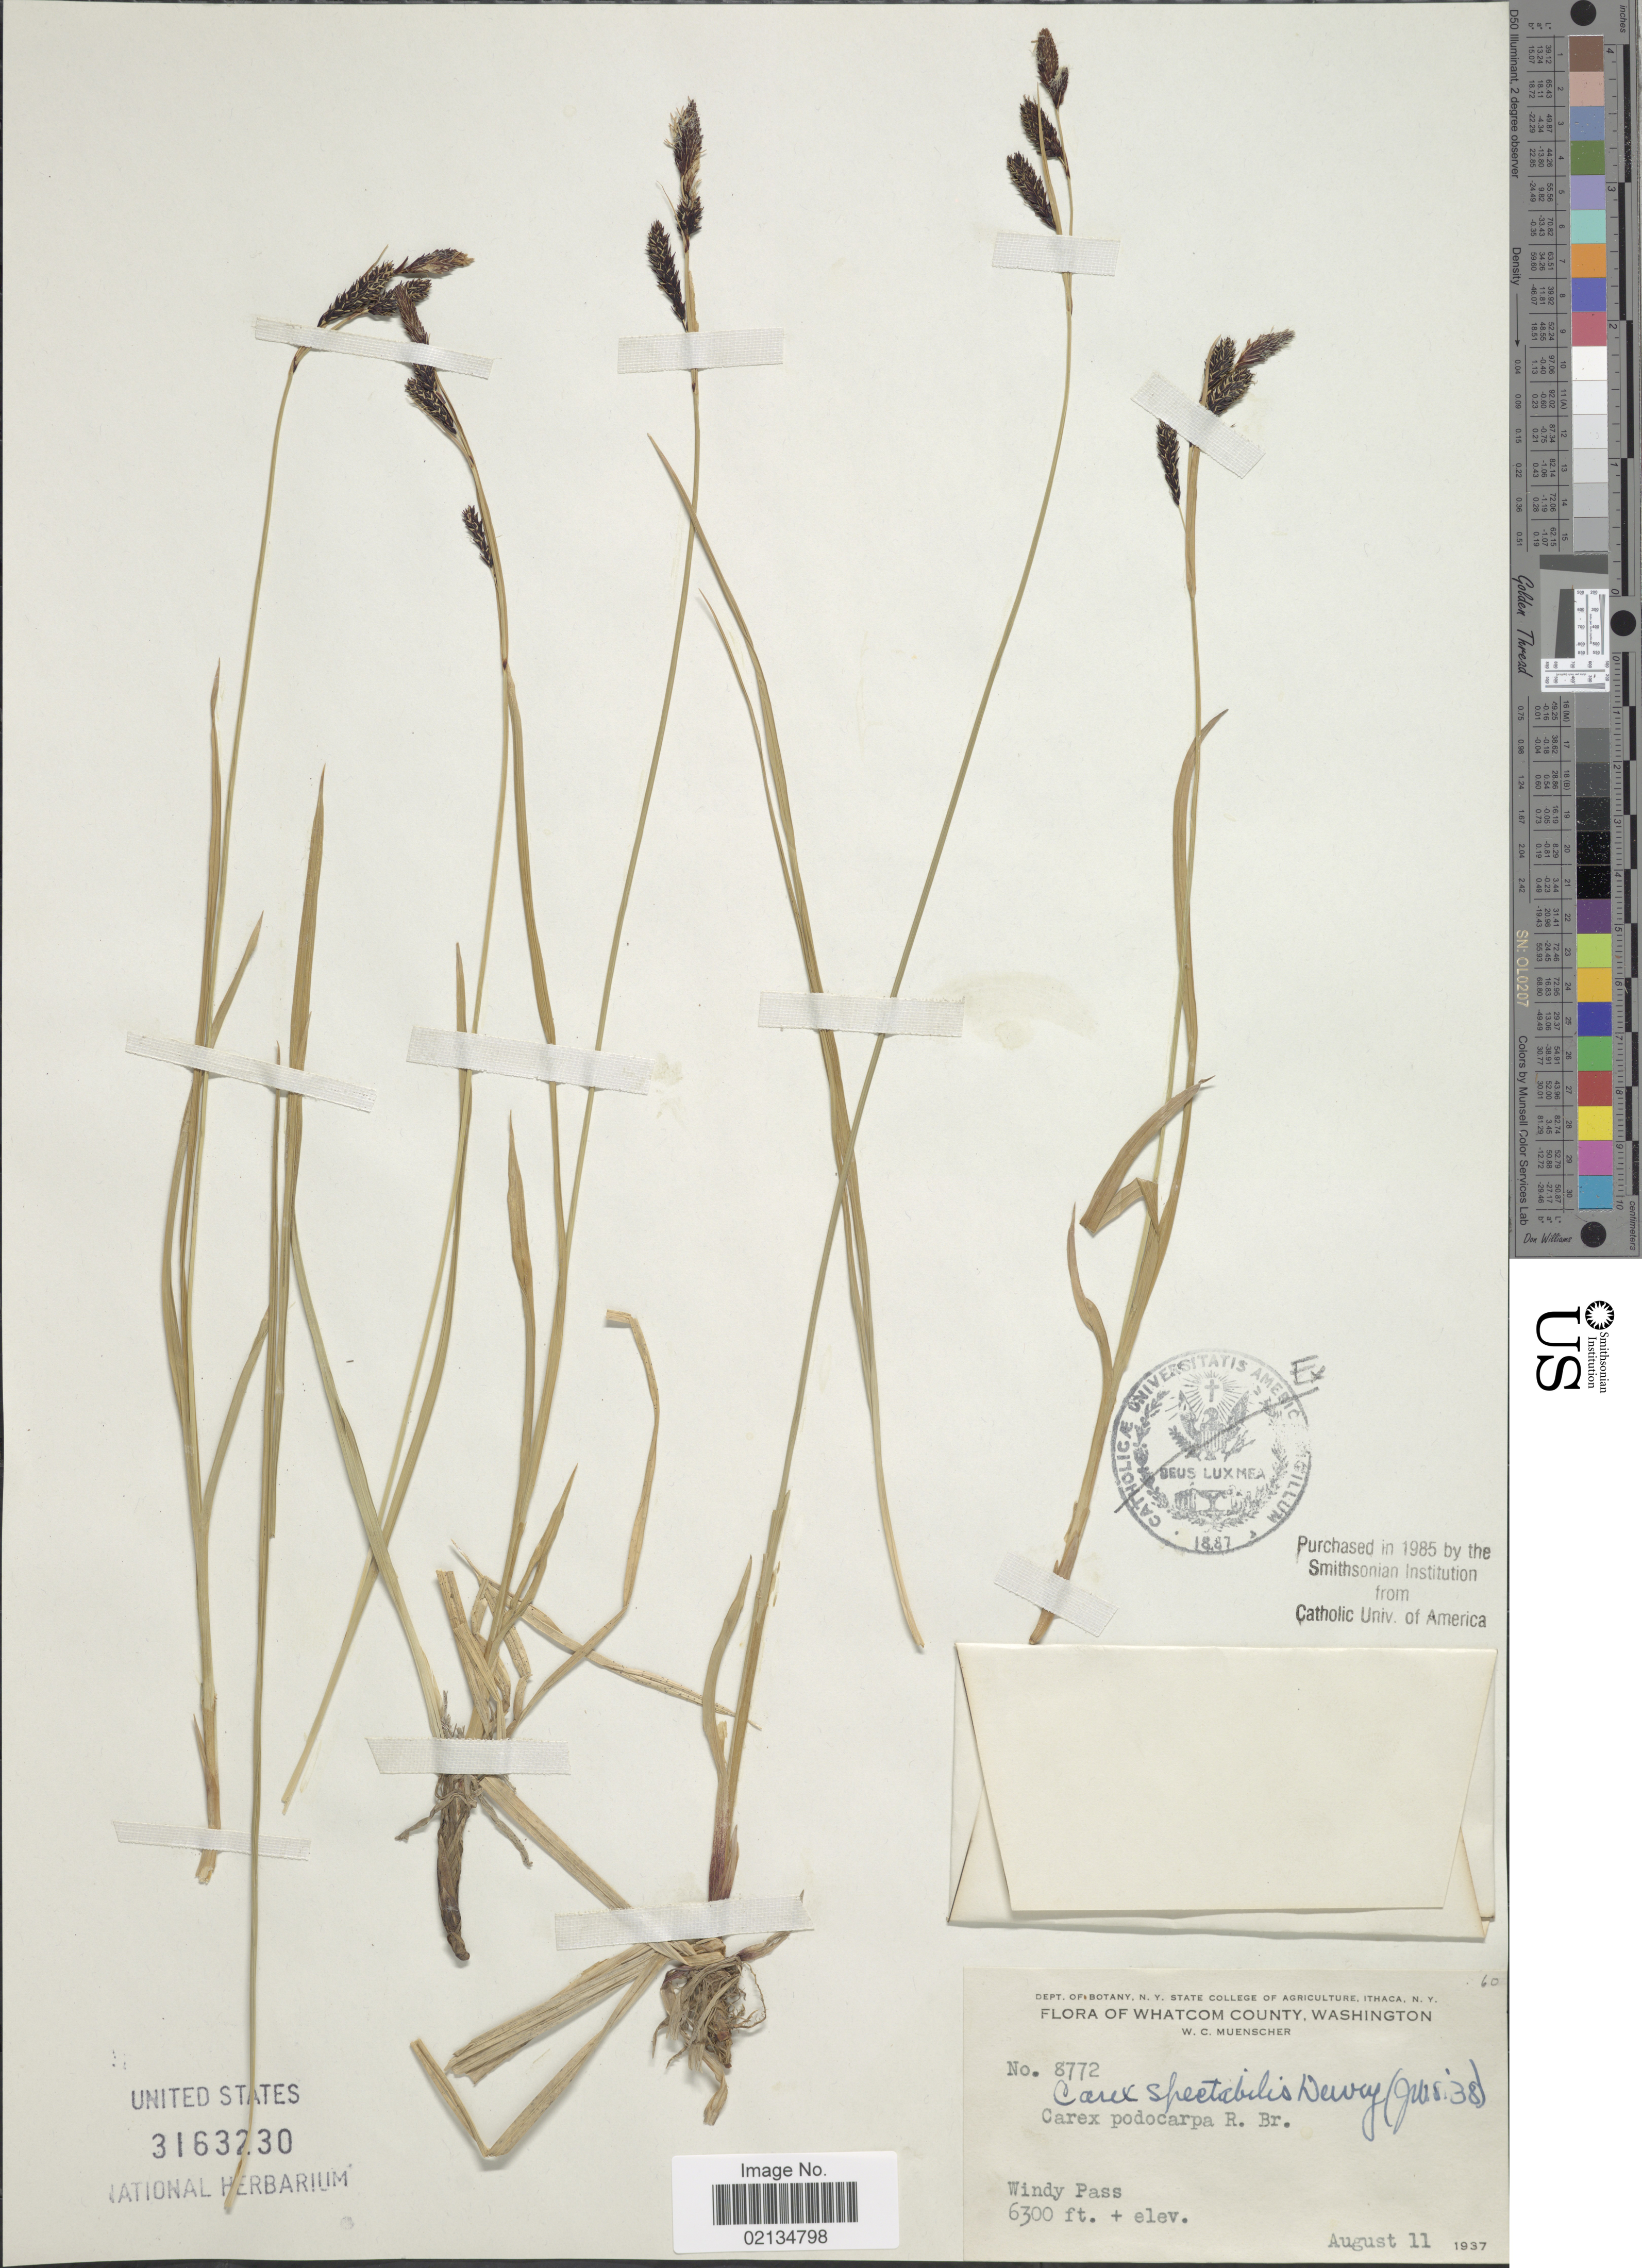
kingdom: Plantae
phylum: Tracheophyta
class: Liliopsida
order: Poales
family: Cyperaceae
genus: Carex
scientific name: Carex spectabilis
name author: Dewey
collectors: W. Muenscher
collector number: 8772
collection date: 1937-08-11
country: United States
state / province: Washington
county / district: Whatcom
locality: Whatcom County. Windy Pass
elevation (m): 1920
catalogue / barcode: US 3163230